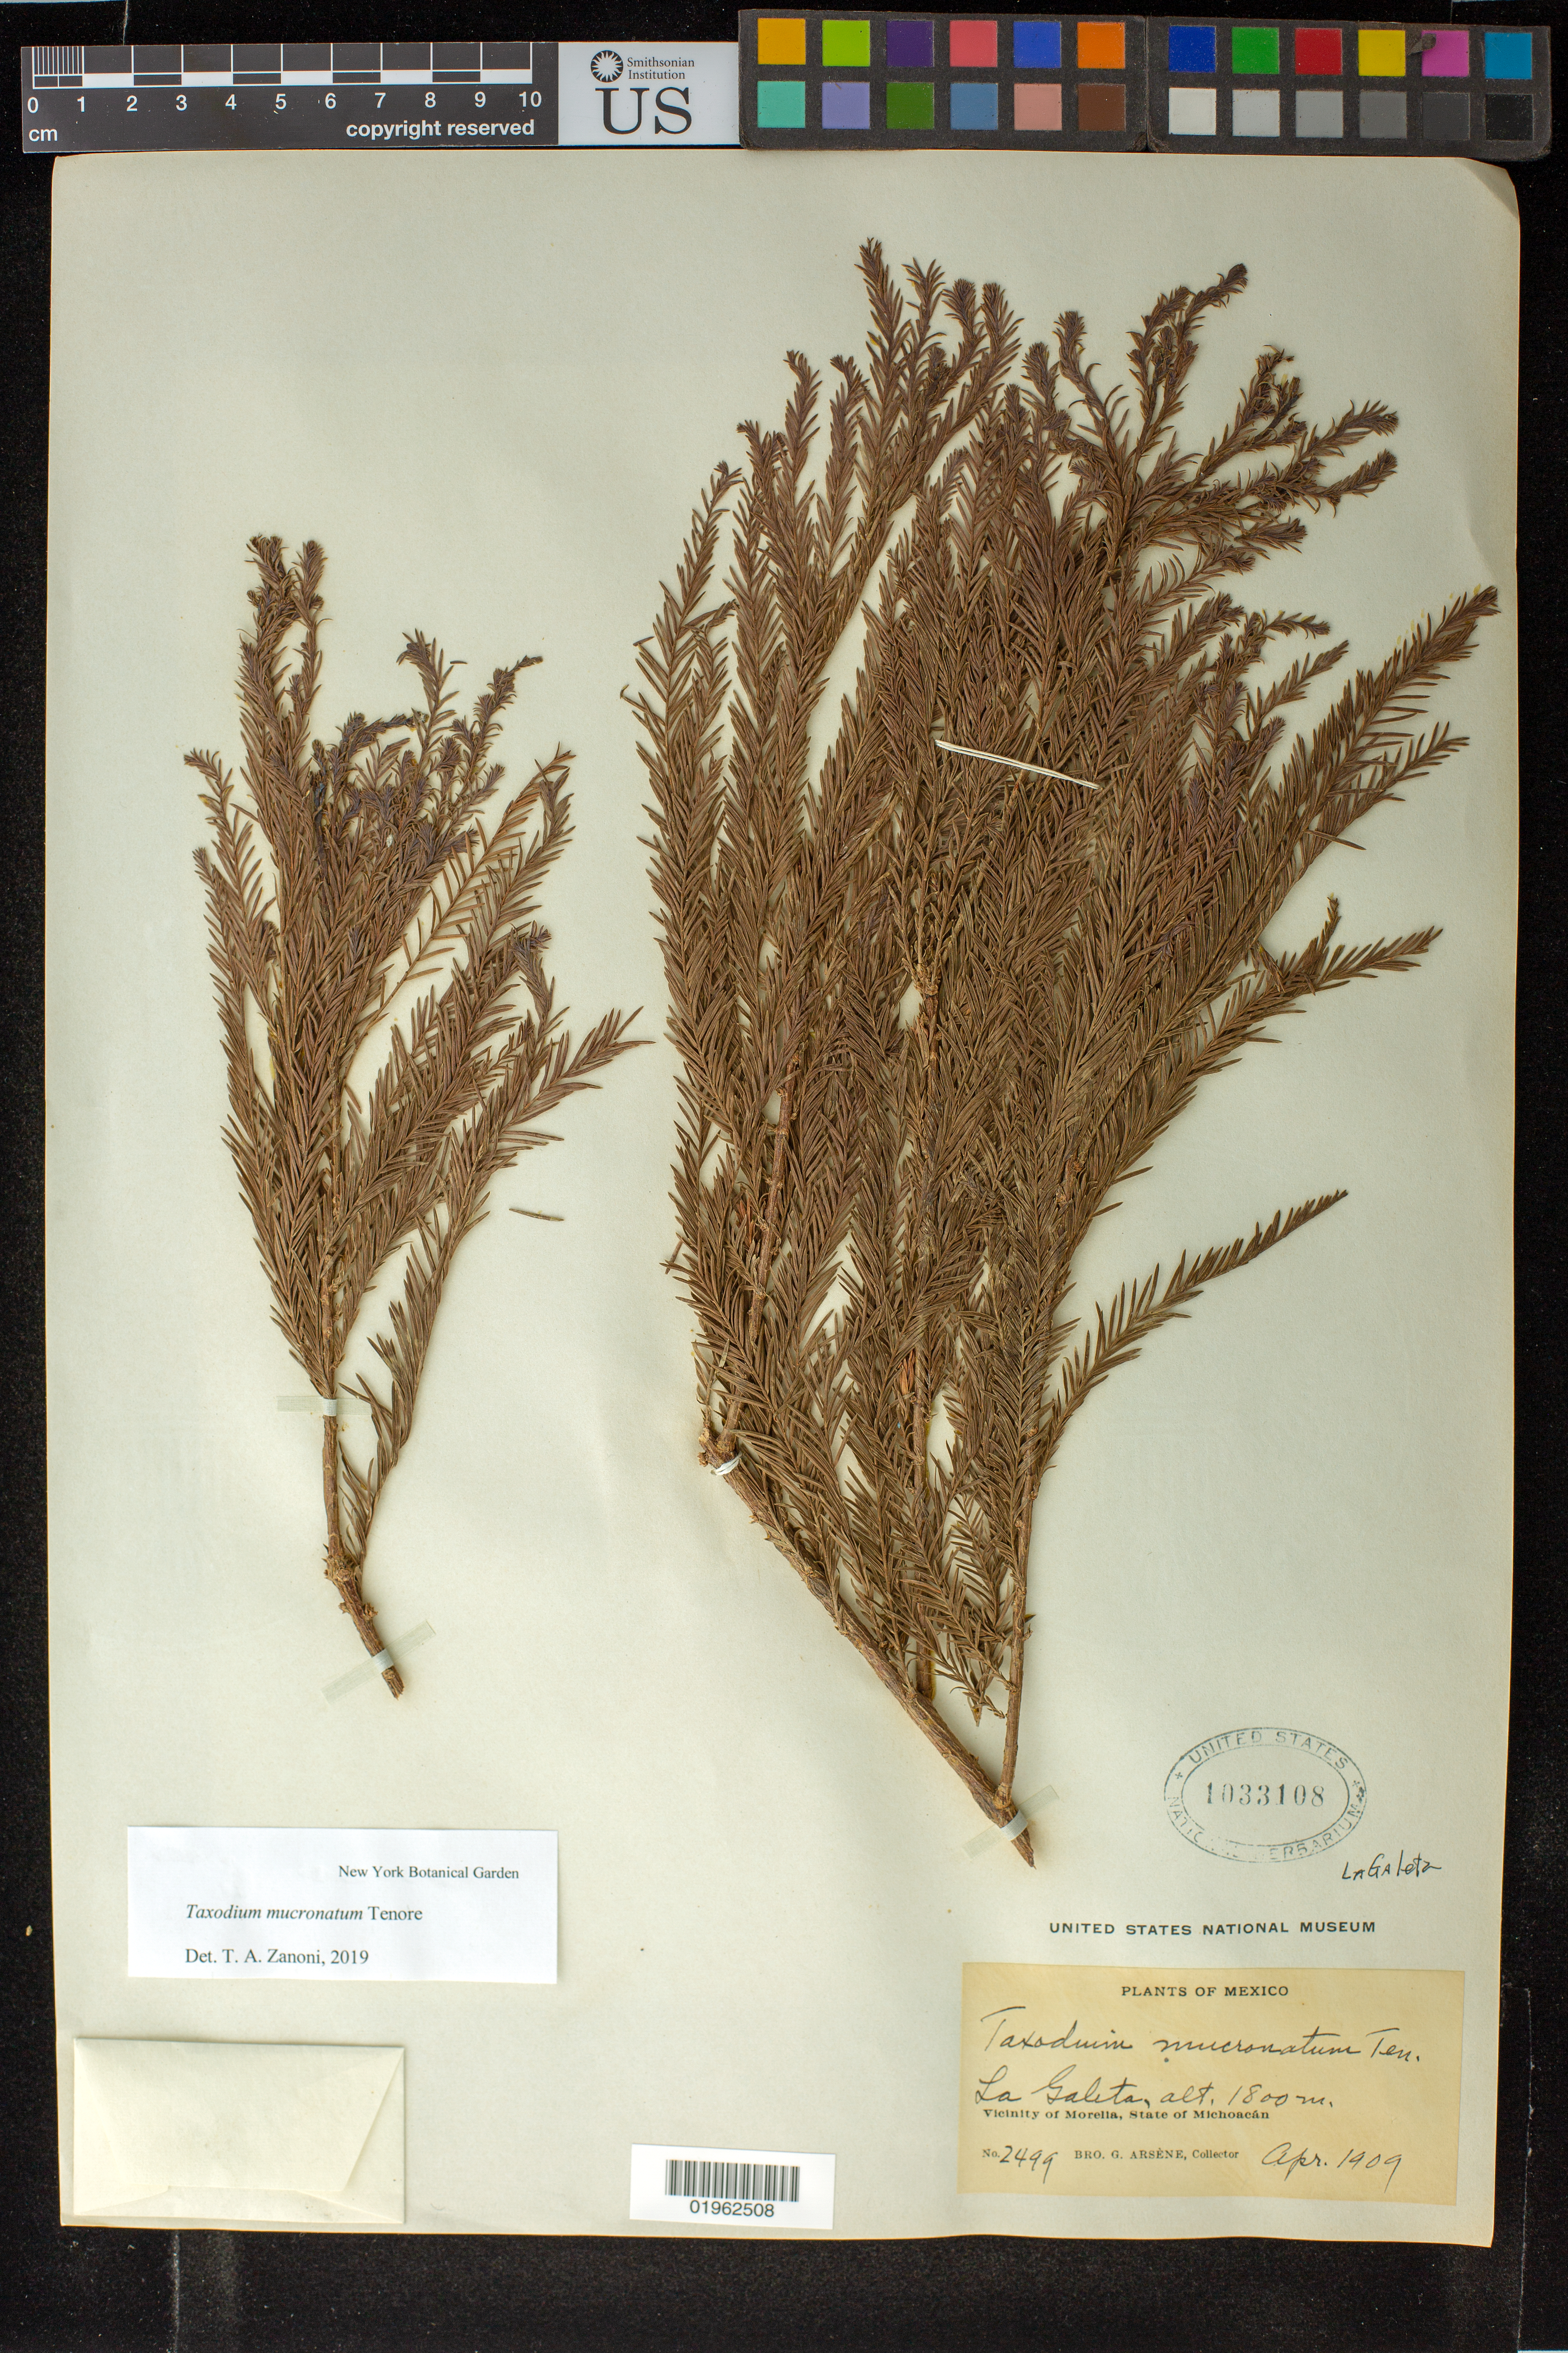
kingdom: Plantae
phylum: Tracheophyta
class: Pinopsida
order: Pinales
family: Cupressaceae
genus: Taxodium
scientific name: Taxodium mucronatum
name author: Ten.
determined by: Zanoni, T. A., (NY), New York Botanical Garden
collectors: Bro. G. Arsène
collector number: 2499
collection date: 1909-04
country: Mexico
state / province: Michoacán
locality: Vicinity of Morelia, State of Michoacán.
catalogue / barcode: US 1033108